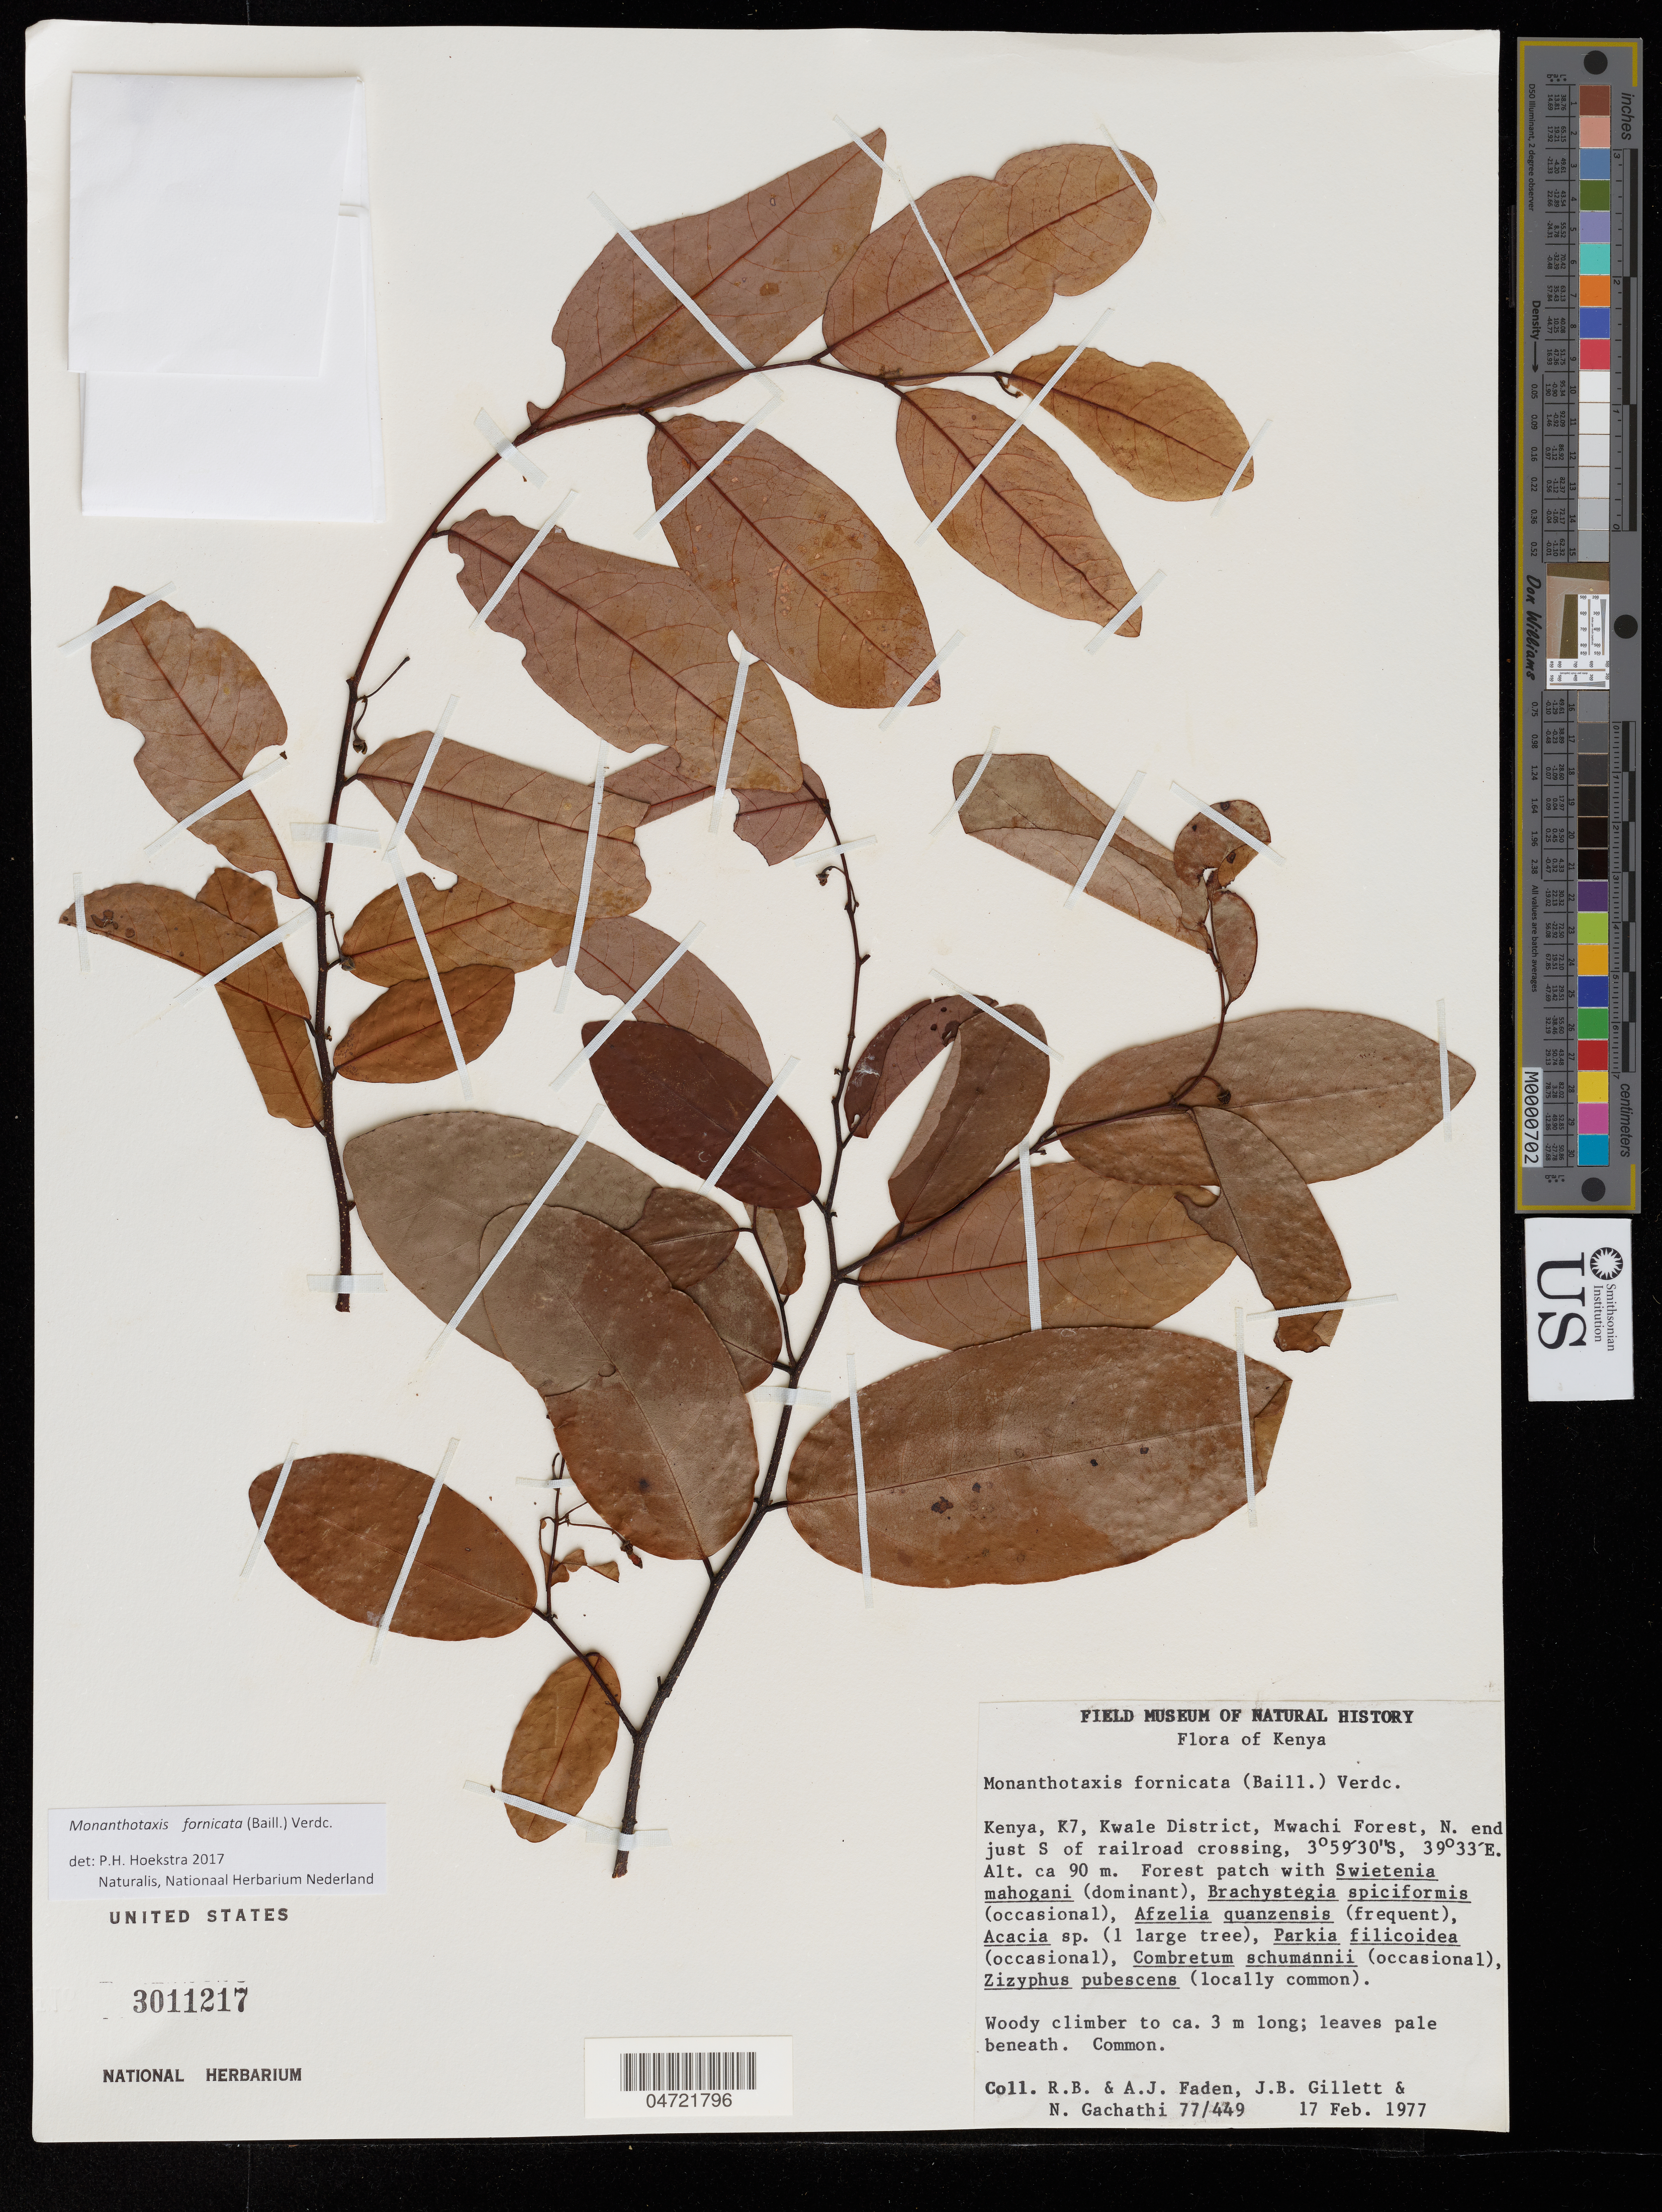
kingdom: Plantae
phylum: Tracheophyta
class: Magnoliopsida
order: Magnoliales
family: Annonaceae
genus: Monanthotaxis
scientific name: Monanthotaxis fornicata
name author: (Baill.) Verdc.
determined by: Hoekstra, P. H.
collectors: R. B. Faden & A. J. Faden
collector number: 77/449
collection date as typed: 17 Feb 1977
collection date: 1977-02-17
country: Kenya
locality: K7, Kwale Dist., Mwachi Forest, N end just S of railroad crossing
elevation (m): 90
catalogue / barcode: US 3011217